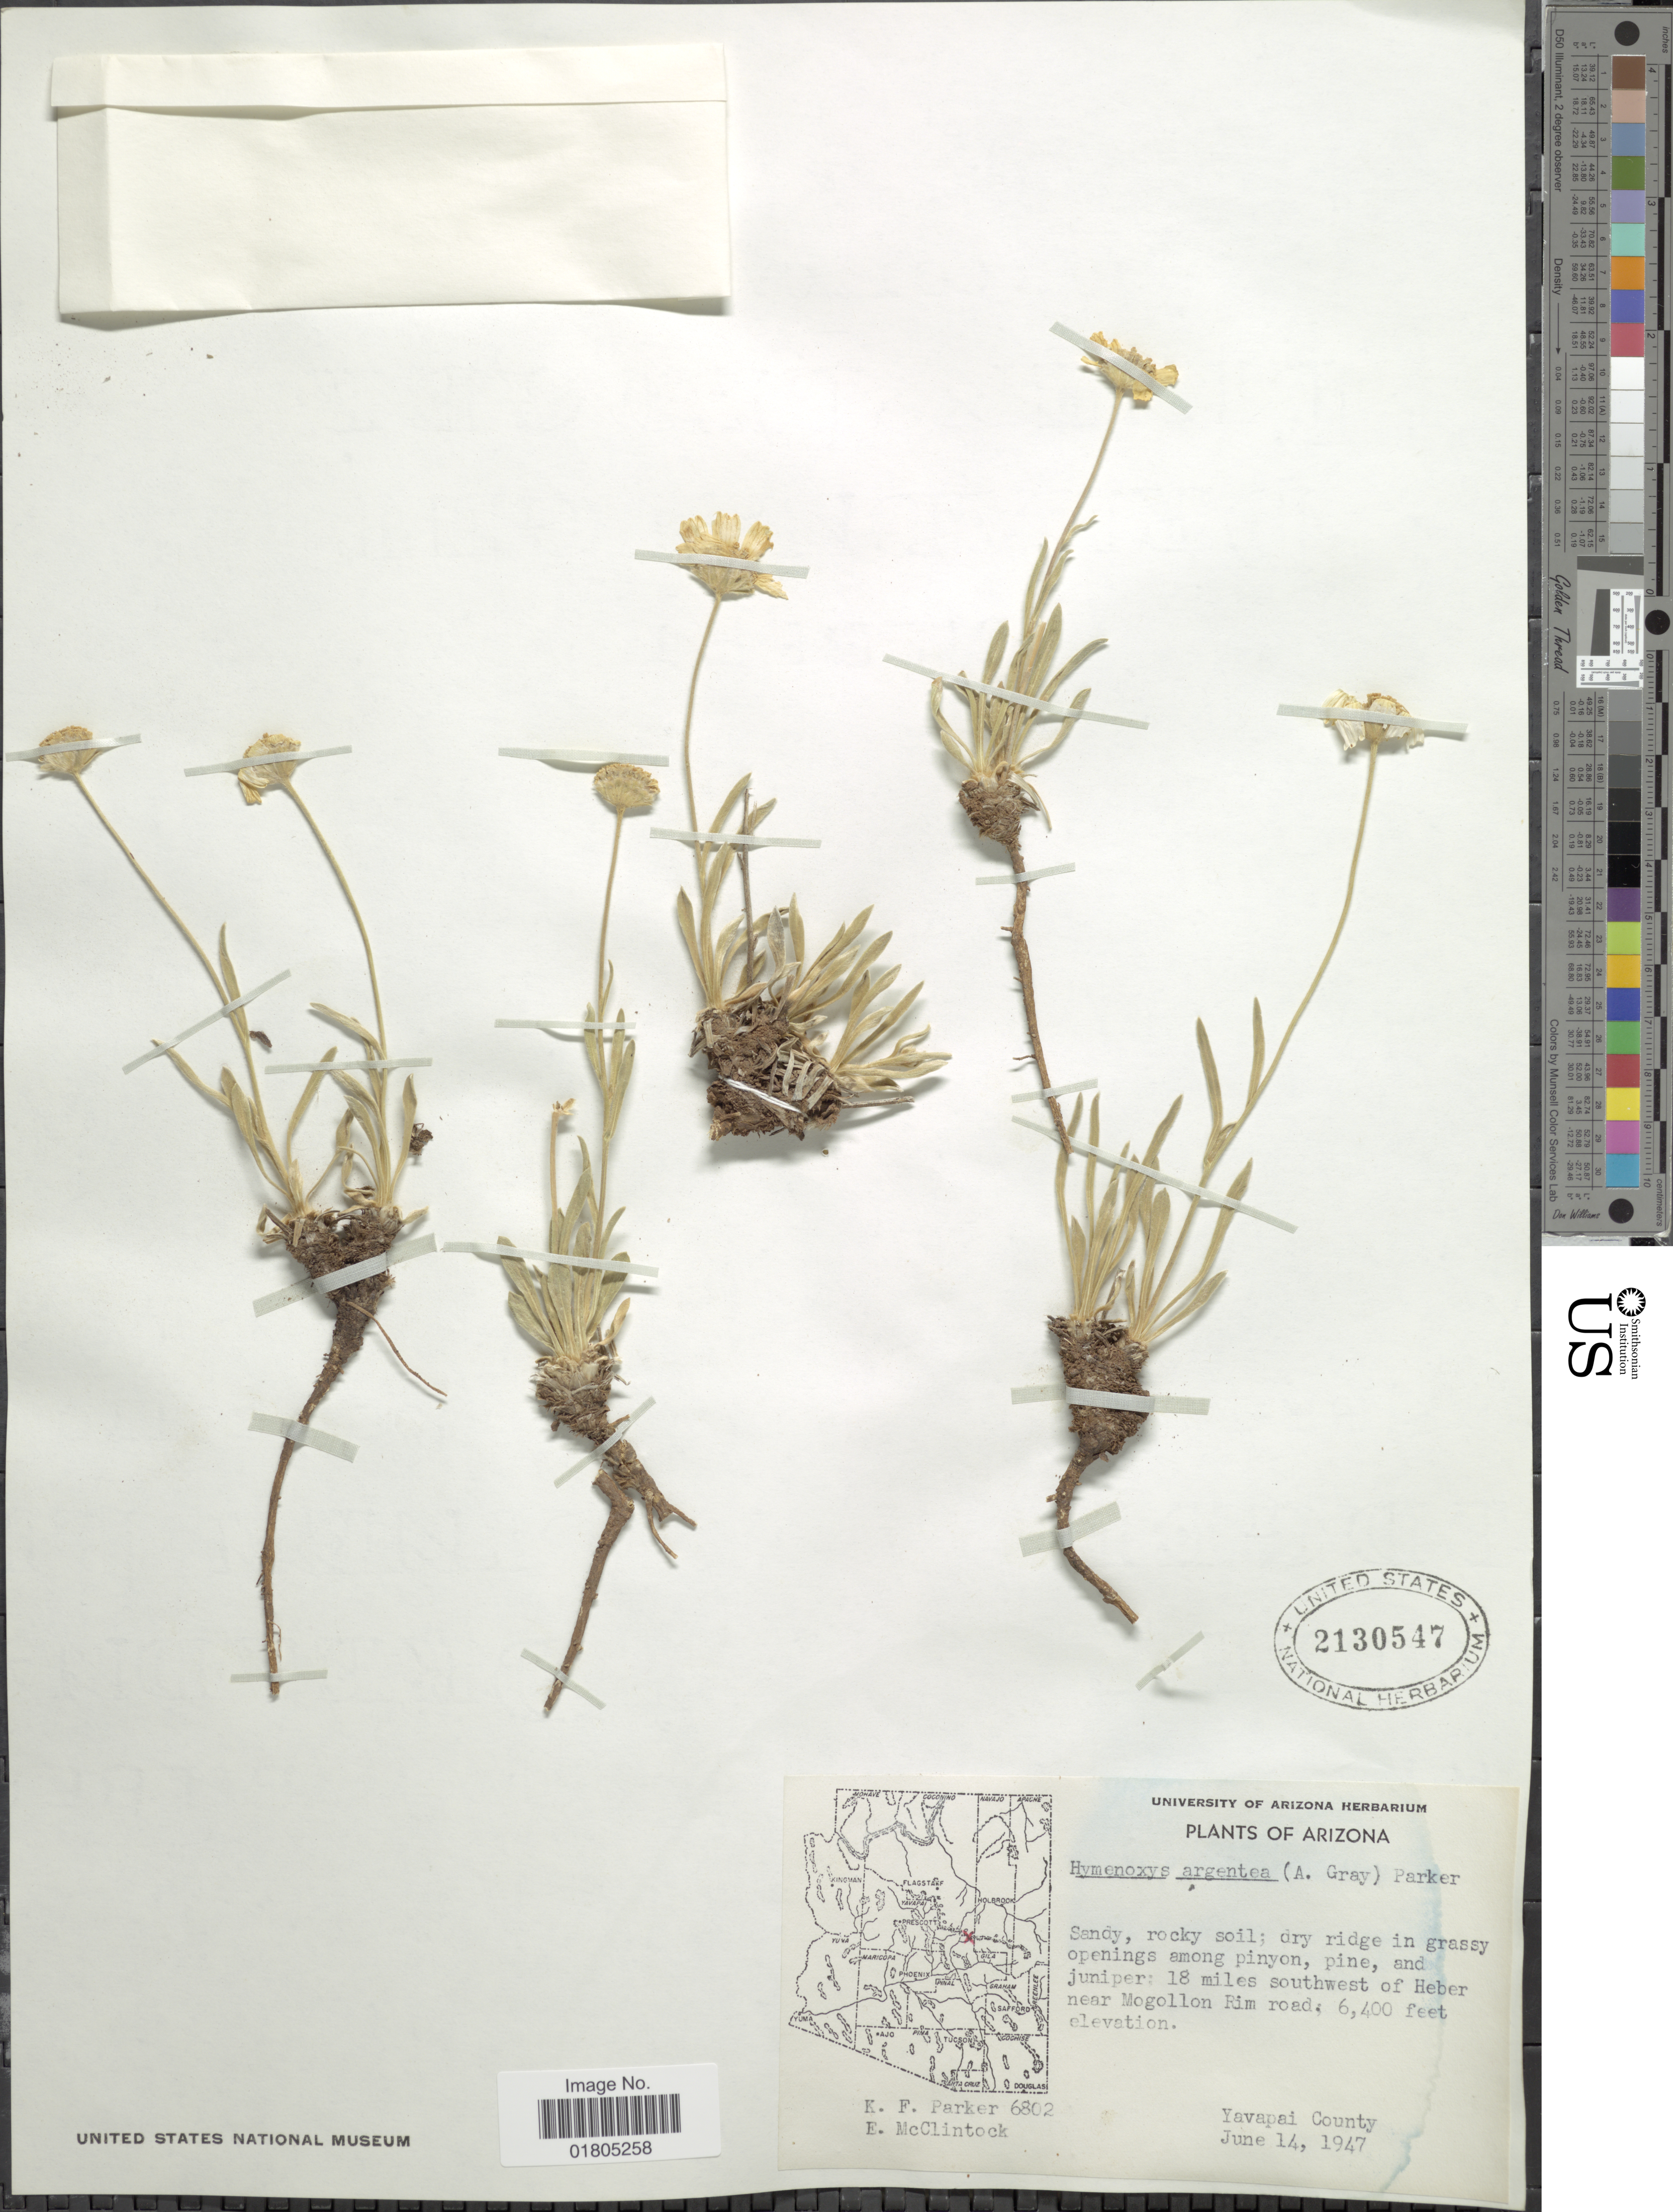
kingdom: Plantae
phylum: Tracheophyta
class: Magnoliopsida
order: Asterales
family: Asteraceae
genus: Actinea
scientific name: Actinea argentea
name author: (A. Gray) Kuntze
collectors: K. F. Parker & E. McClintock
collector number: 6802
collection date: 1947-06-14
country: United States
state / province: Arizona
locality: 18 miles southwest of Heber near Mogollon Rim road, Yavapai County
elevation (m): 1951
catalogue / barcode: US 2130547